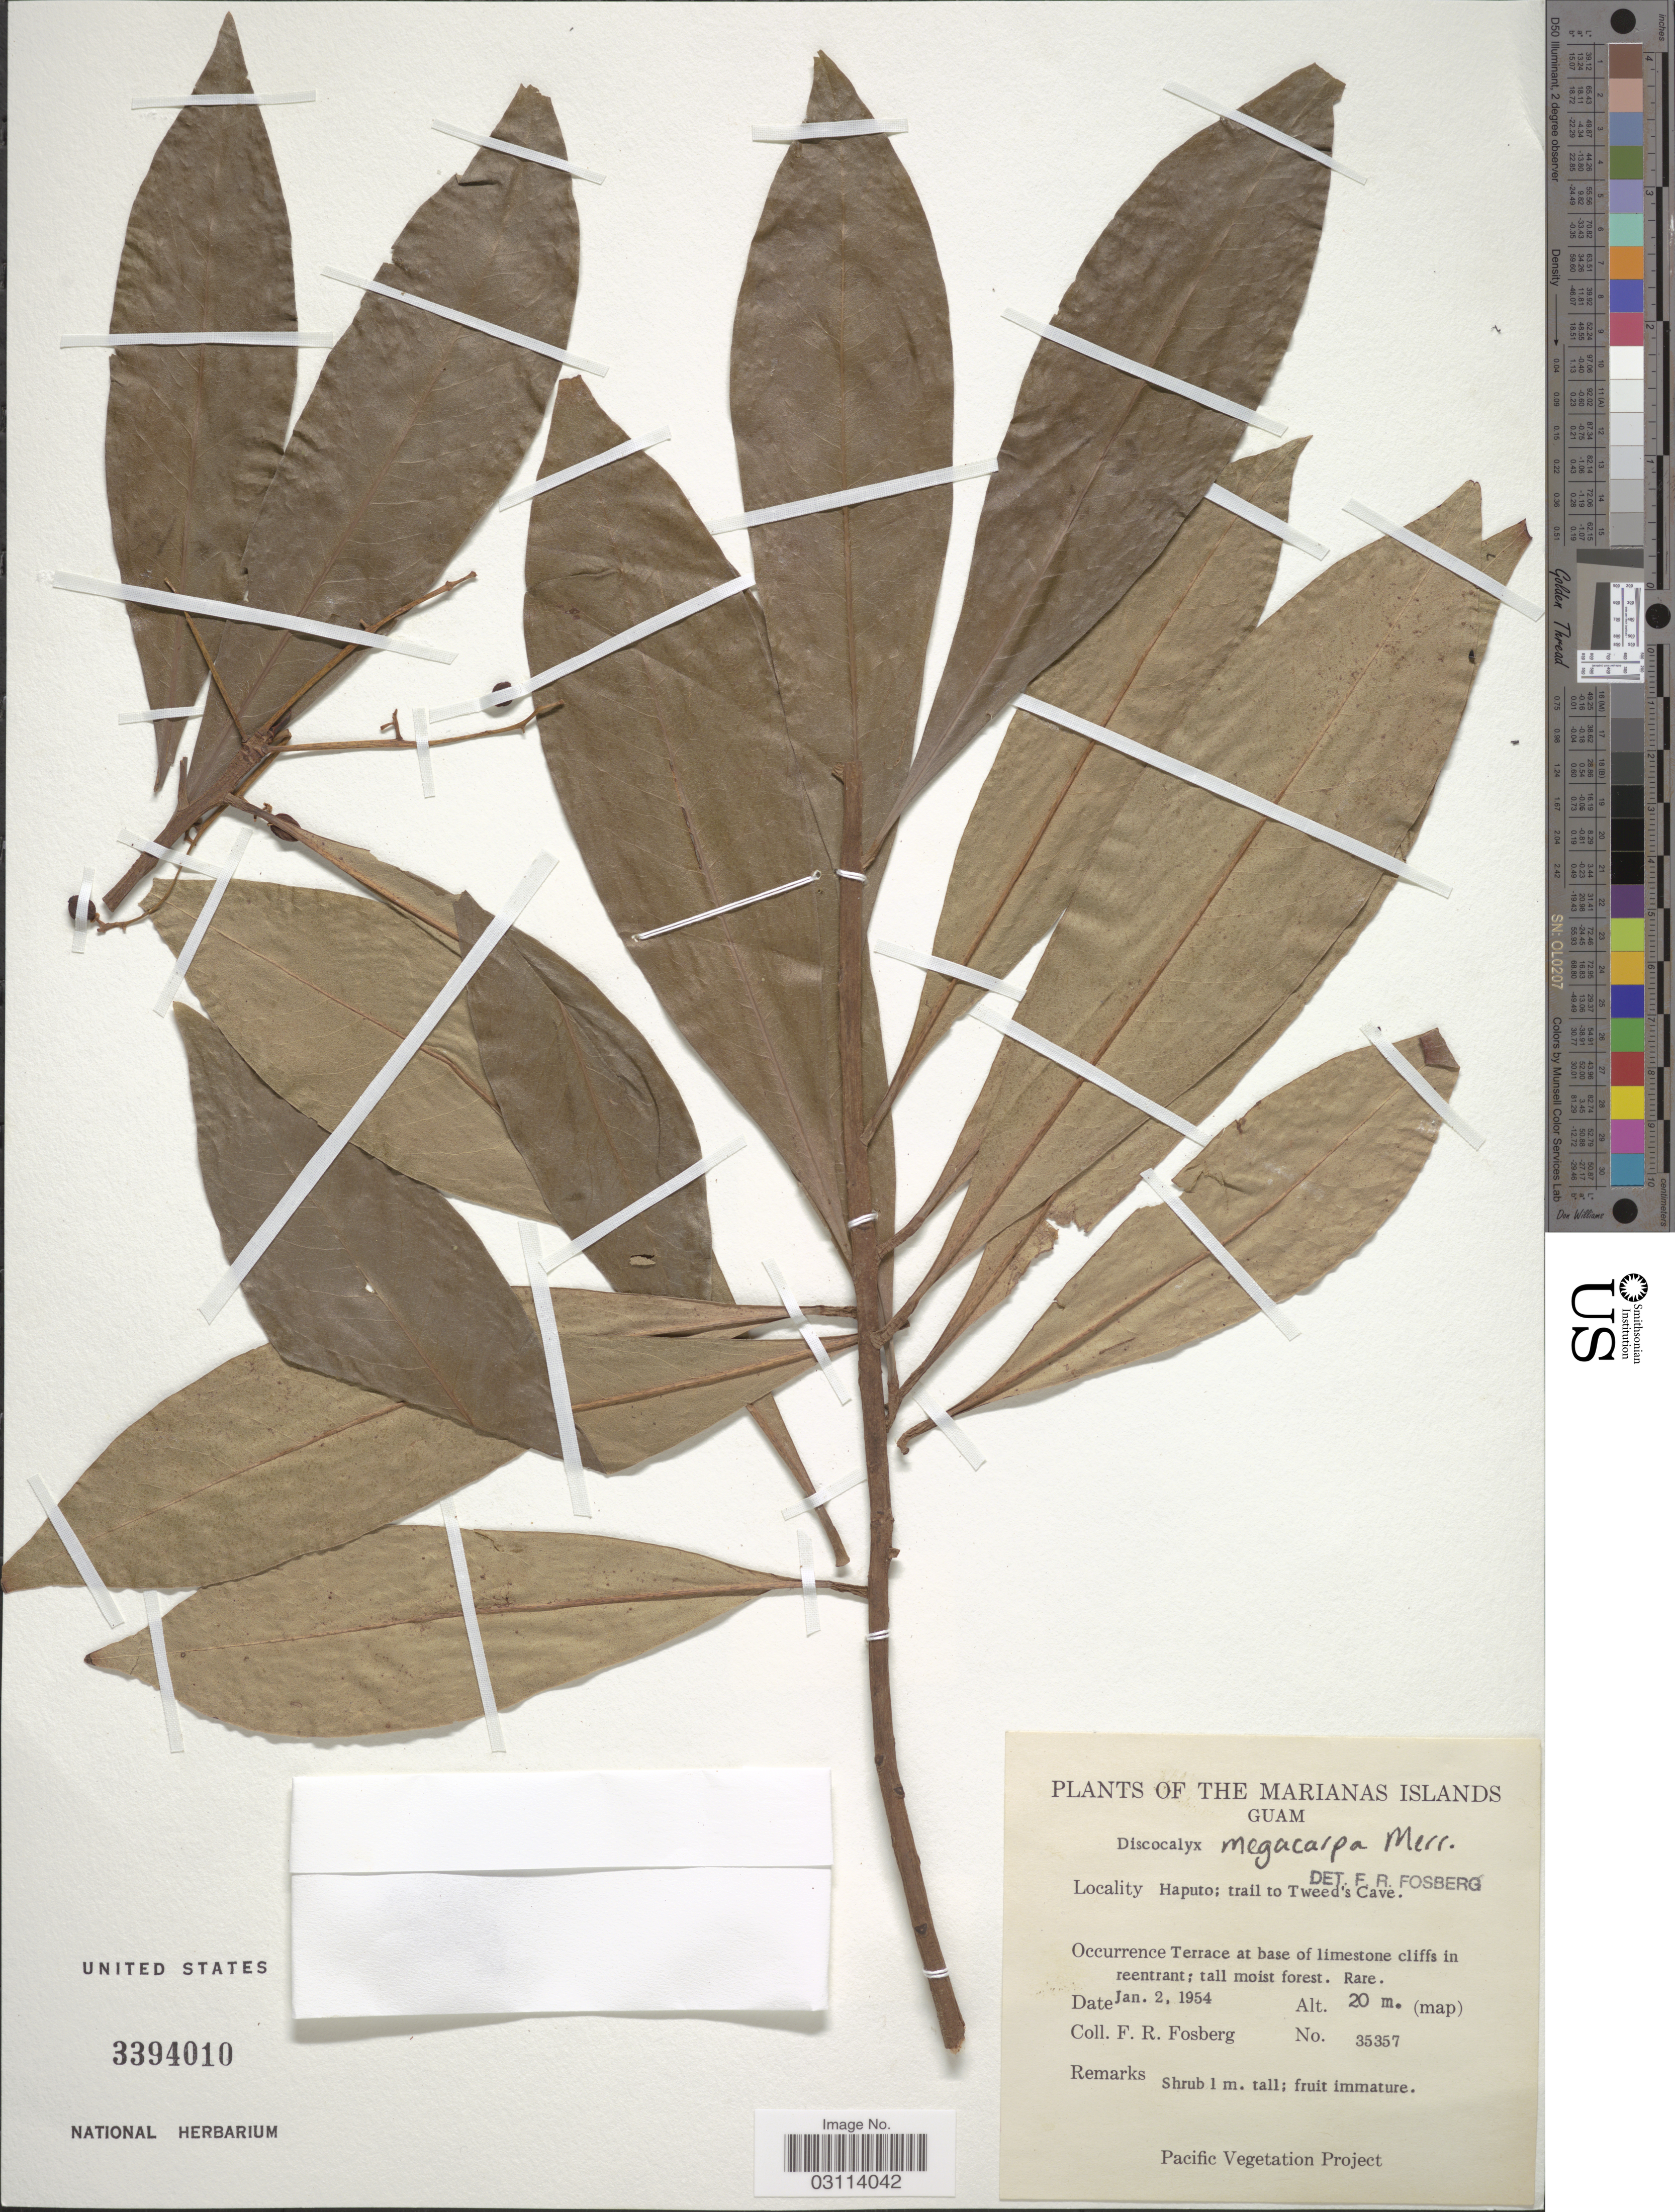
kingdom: Plantae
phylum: Tracheophyta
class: Magnoliopsida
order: Ericales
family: Primulaceae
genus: Discocalyx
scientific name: Discocalyx megacarpa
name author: Merr.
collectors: F. R. Fosberg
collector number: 35357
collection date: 1954-01-02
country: Guam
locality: The Marianas Islands. Haputo; trail to Tweed's Cave.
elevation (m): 20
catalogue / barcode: US 3394010